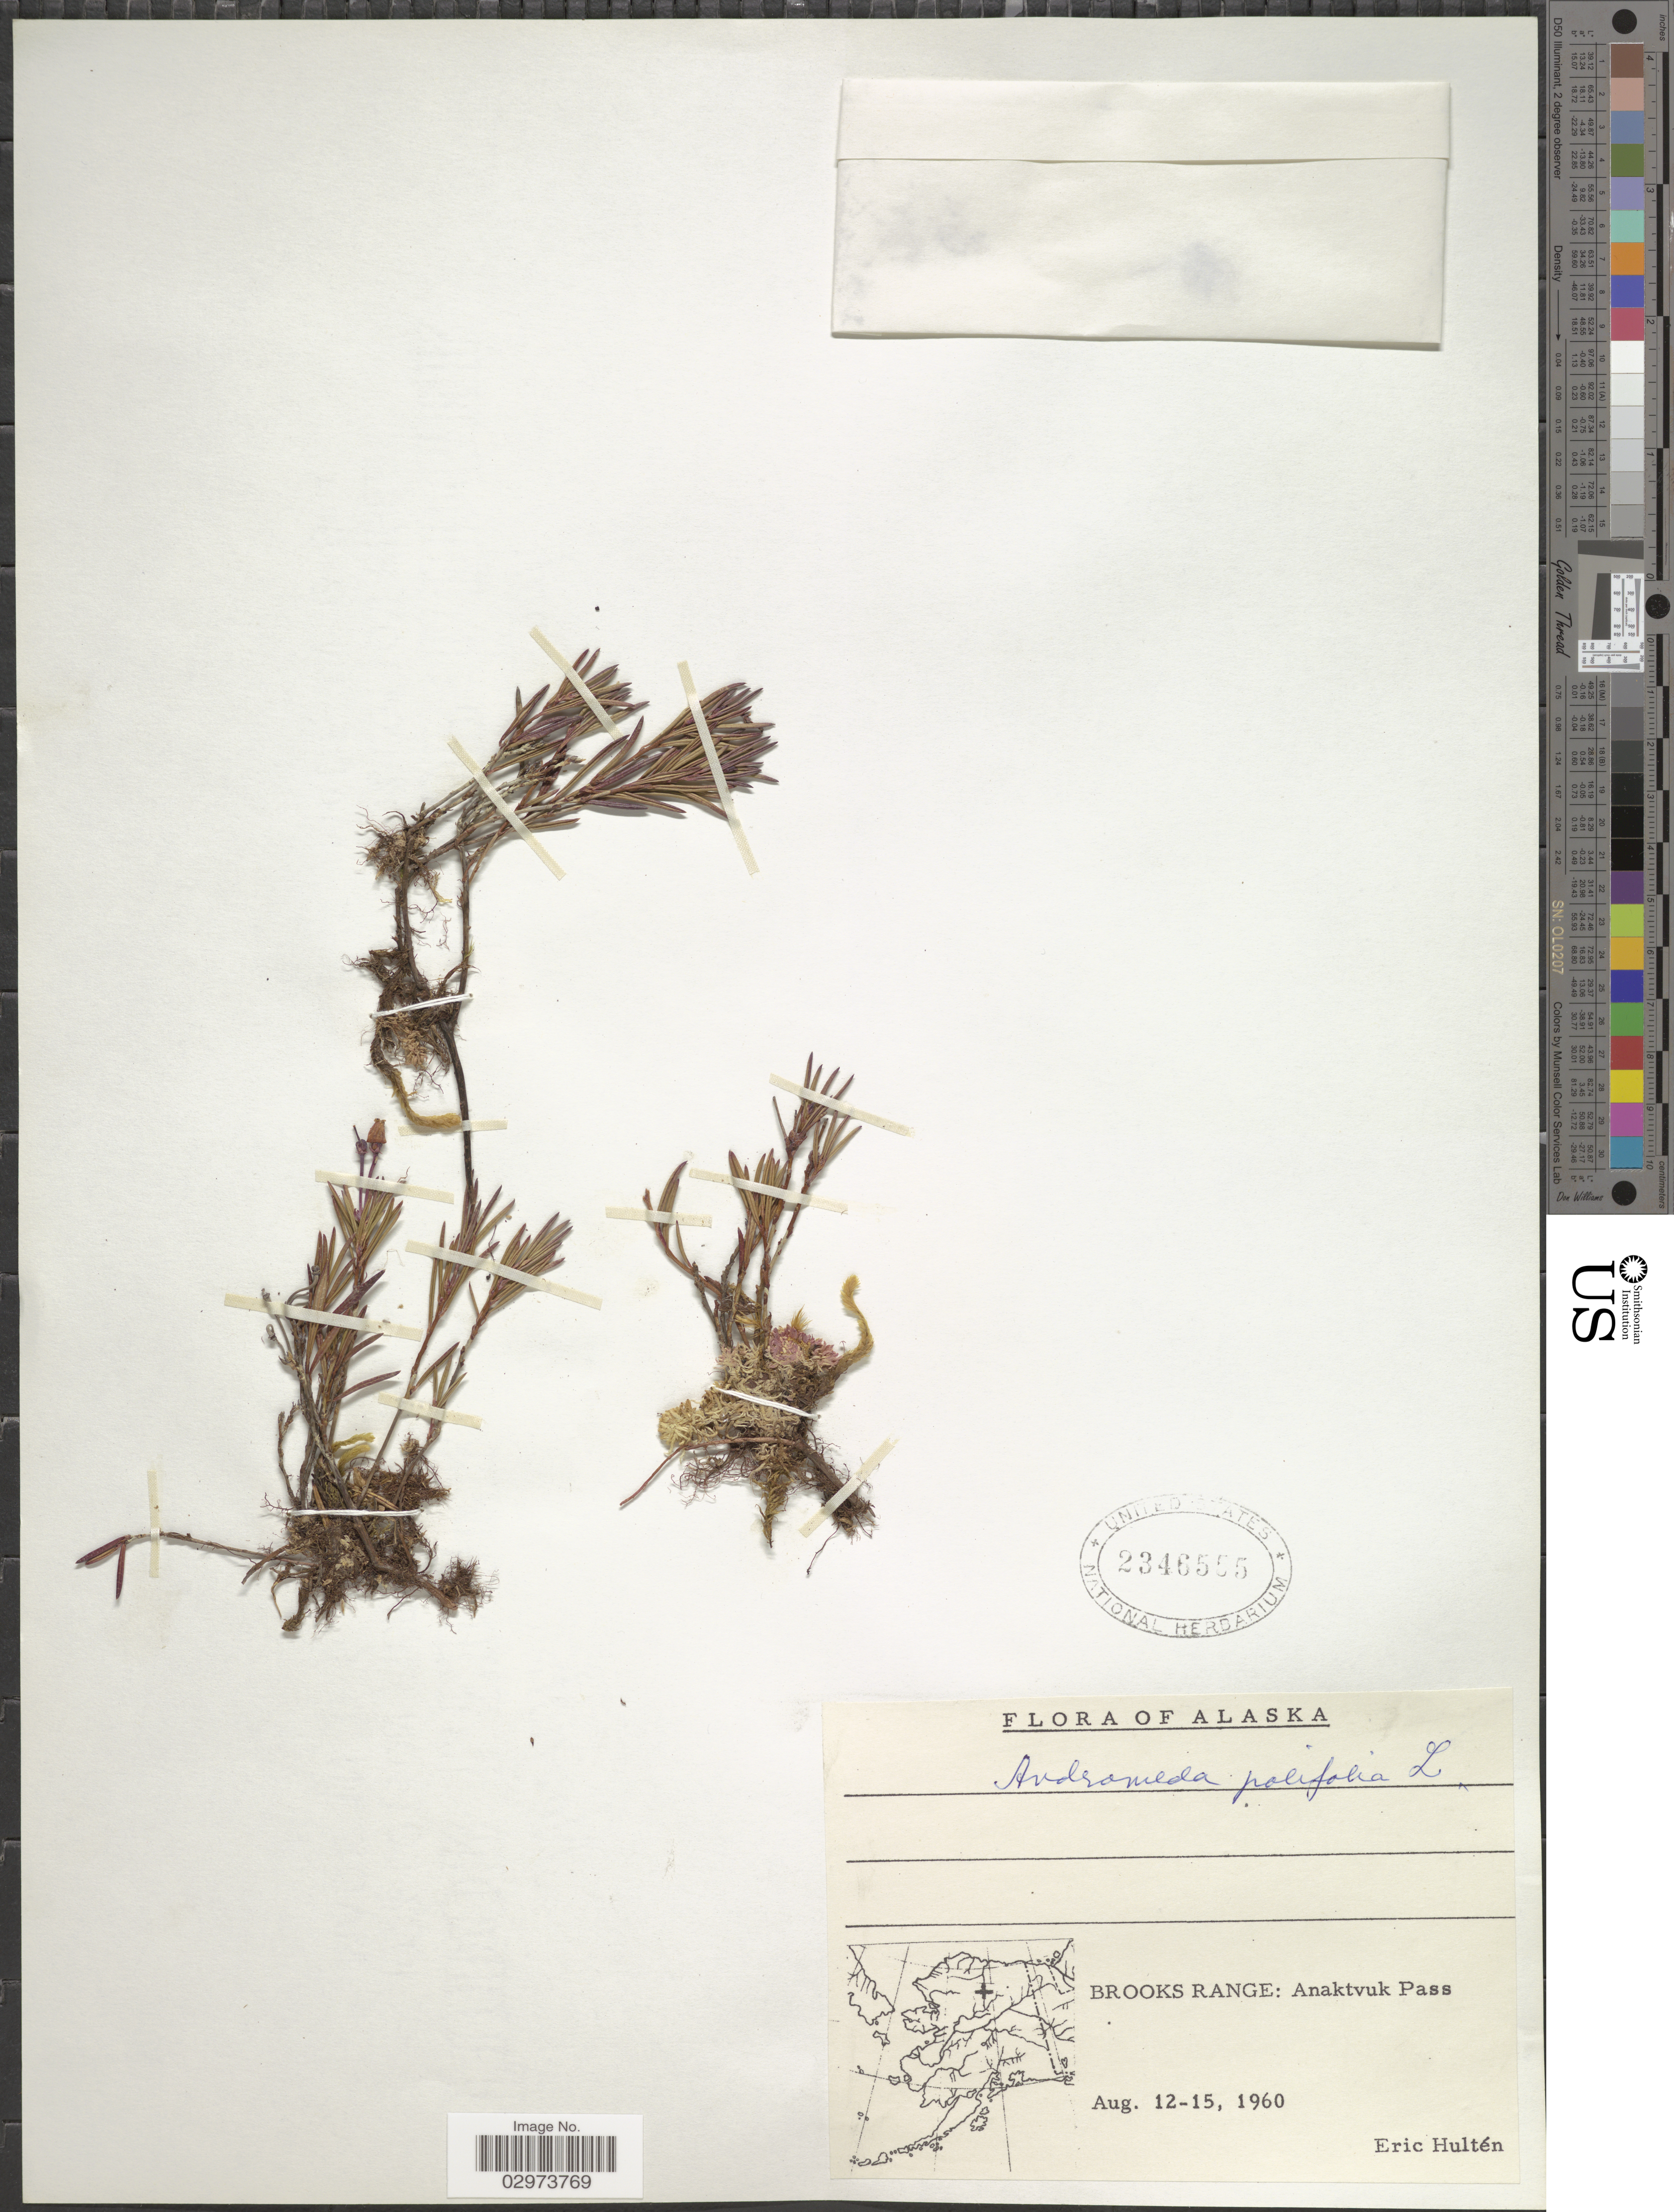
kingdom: Plantae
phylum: Tracheophyta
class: Magnoliopsida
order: Ericales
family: Ericaceae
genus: Andromeda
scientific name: Andromeda polifolia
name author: L.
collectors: E. G. Hultén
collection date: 1960-08-12/1960-08-15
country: United States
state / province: Alaska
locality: Brooks Range: Anaktvuk Pass.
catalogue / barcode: US 2346555